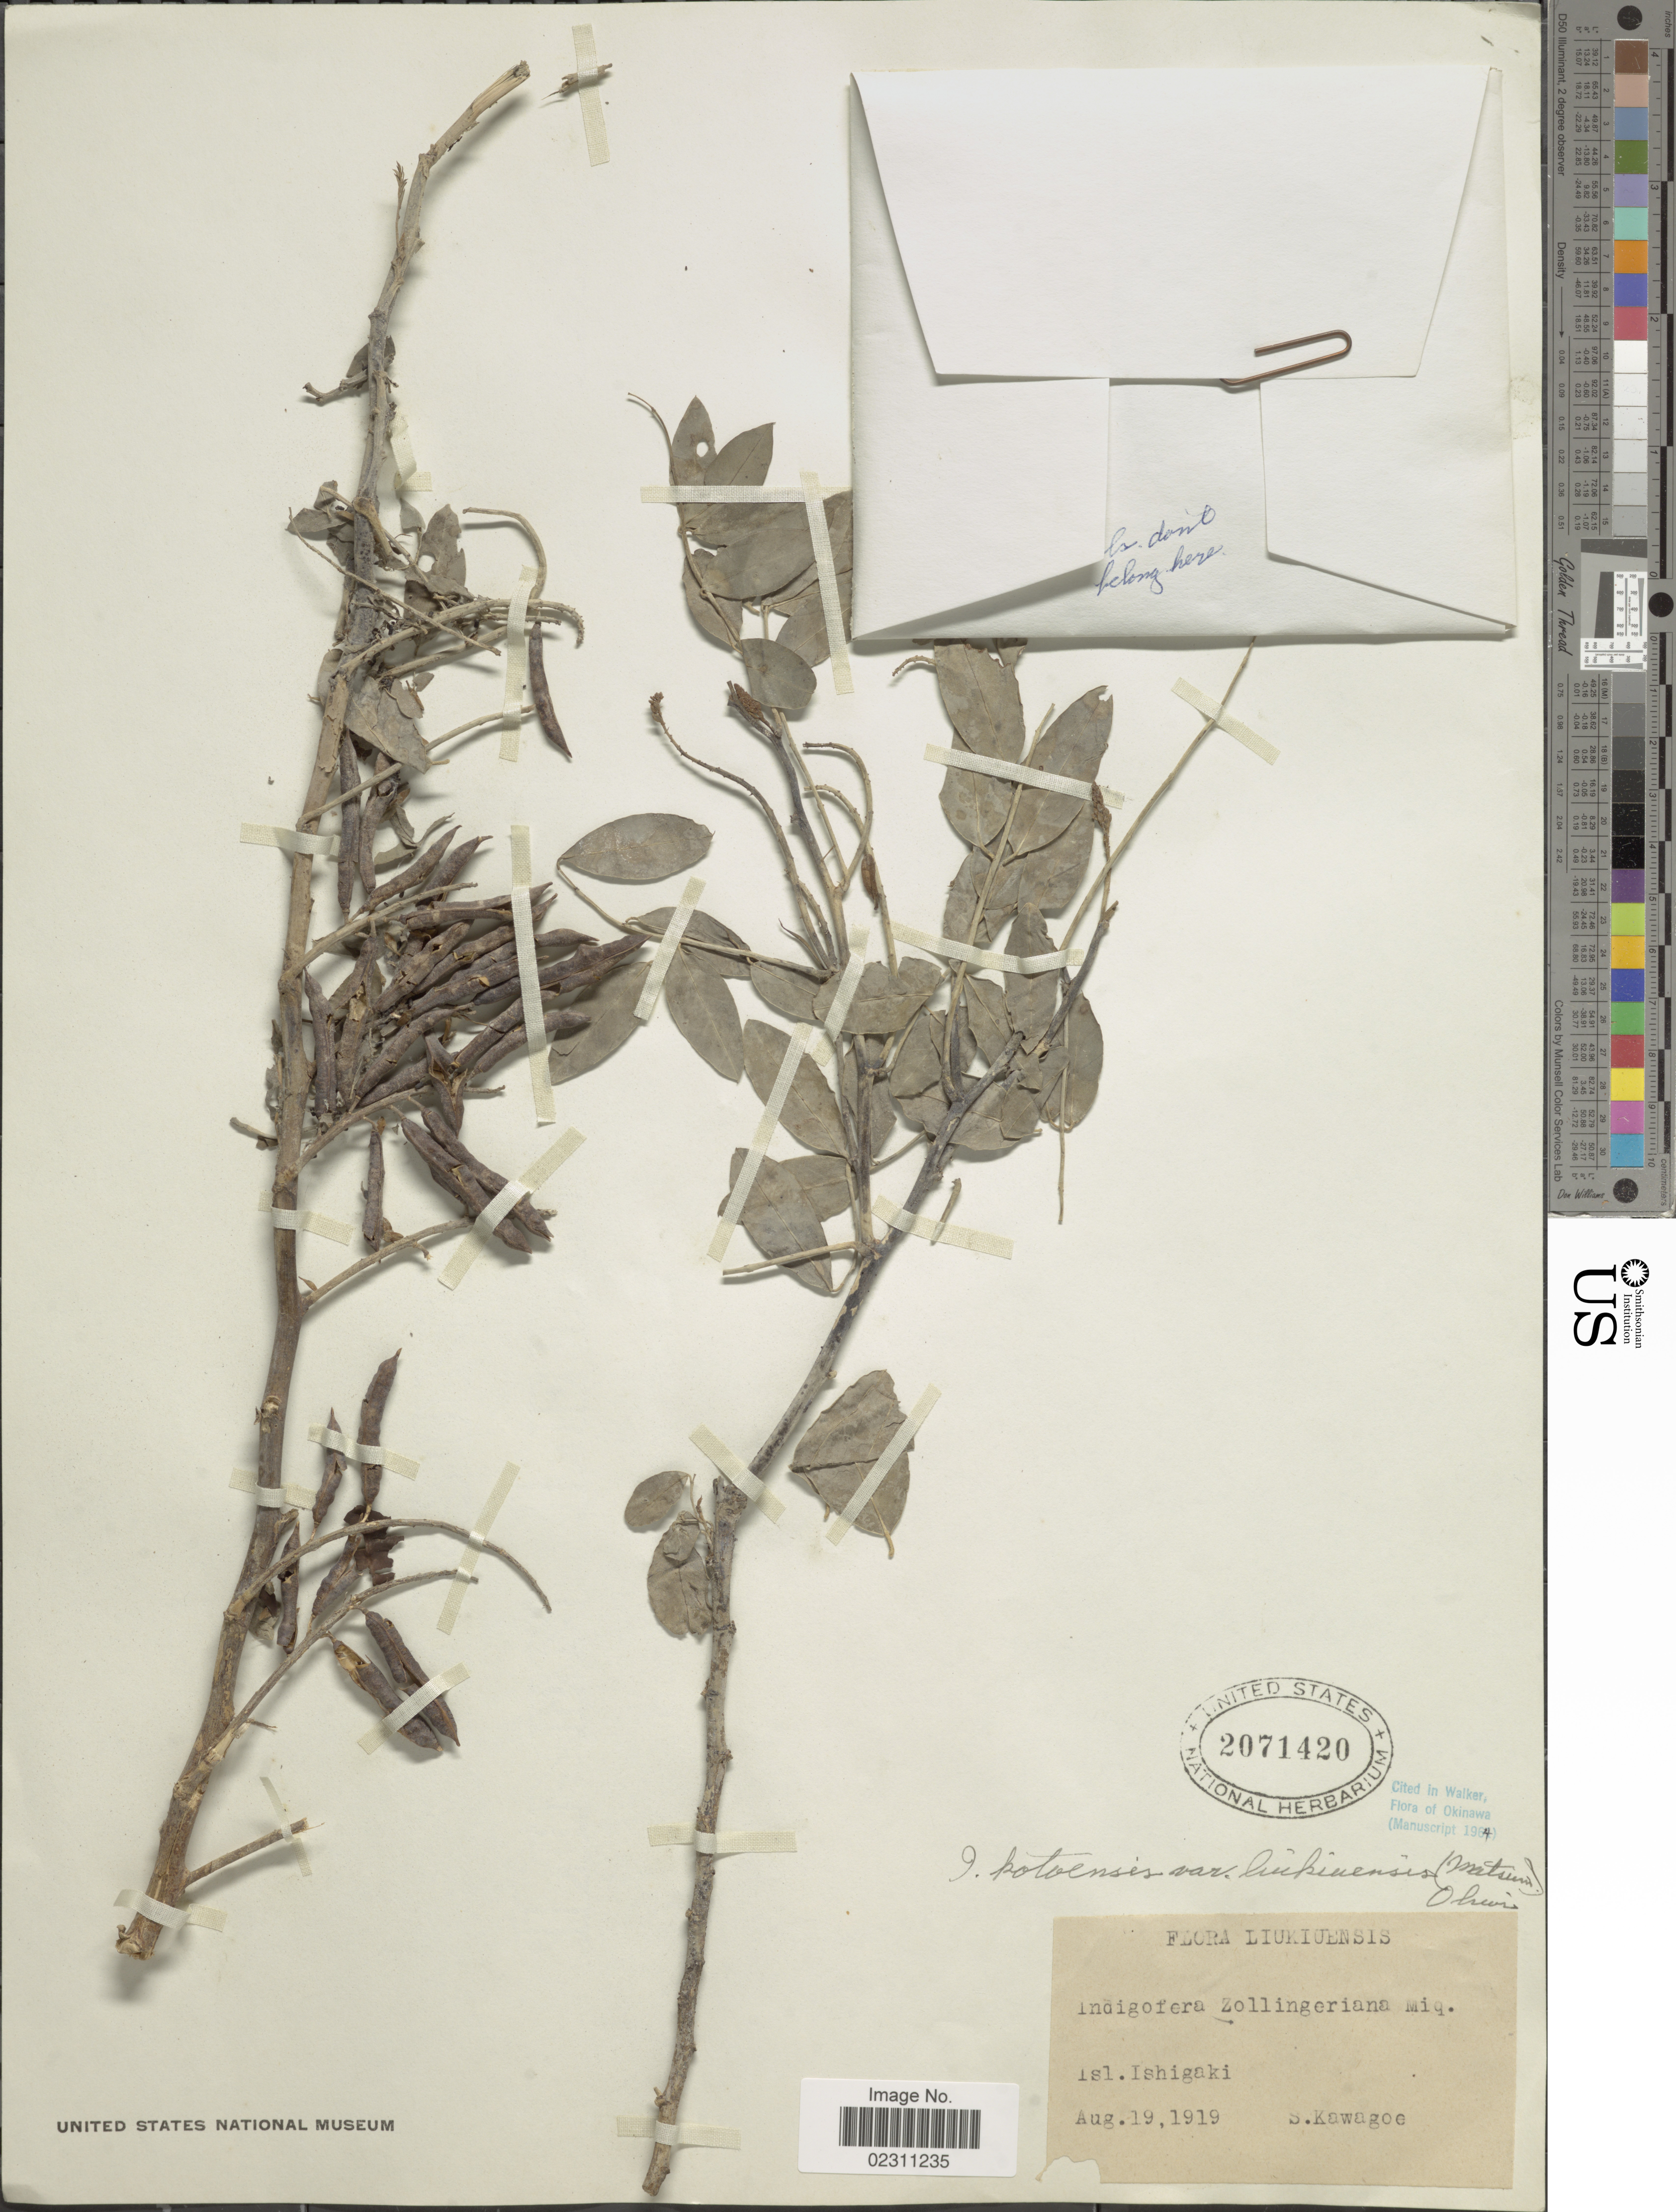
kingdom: Plantae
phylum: Tracheophyta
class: Magnoliopsida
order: Fabales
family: Fabaceae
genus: Indigofera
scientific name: Indigofera zollingeriana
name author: Miq.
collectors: S. Kawagoe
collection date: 1919-08-19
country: Japan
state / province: Okinawa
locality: Liukiuensis. Isl. Ishigaki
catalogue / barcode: US 2071420